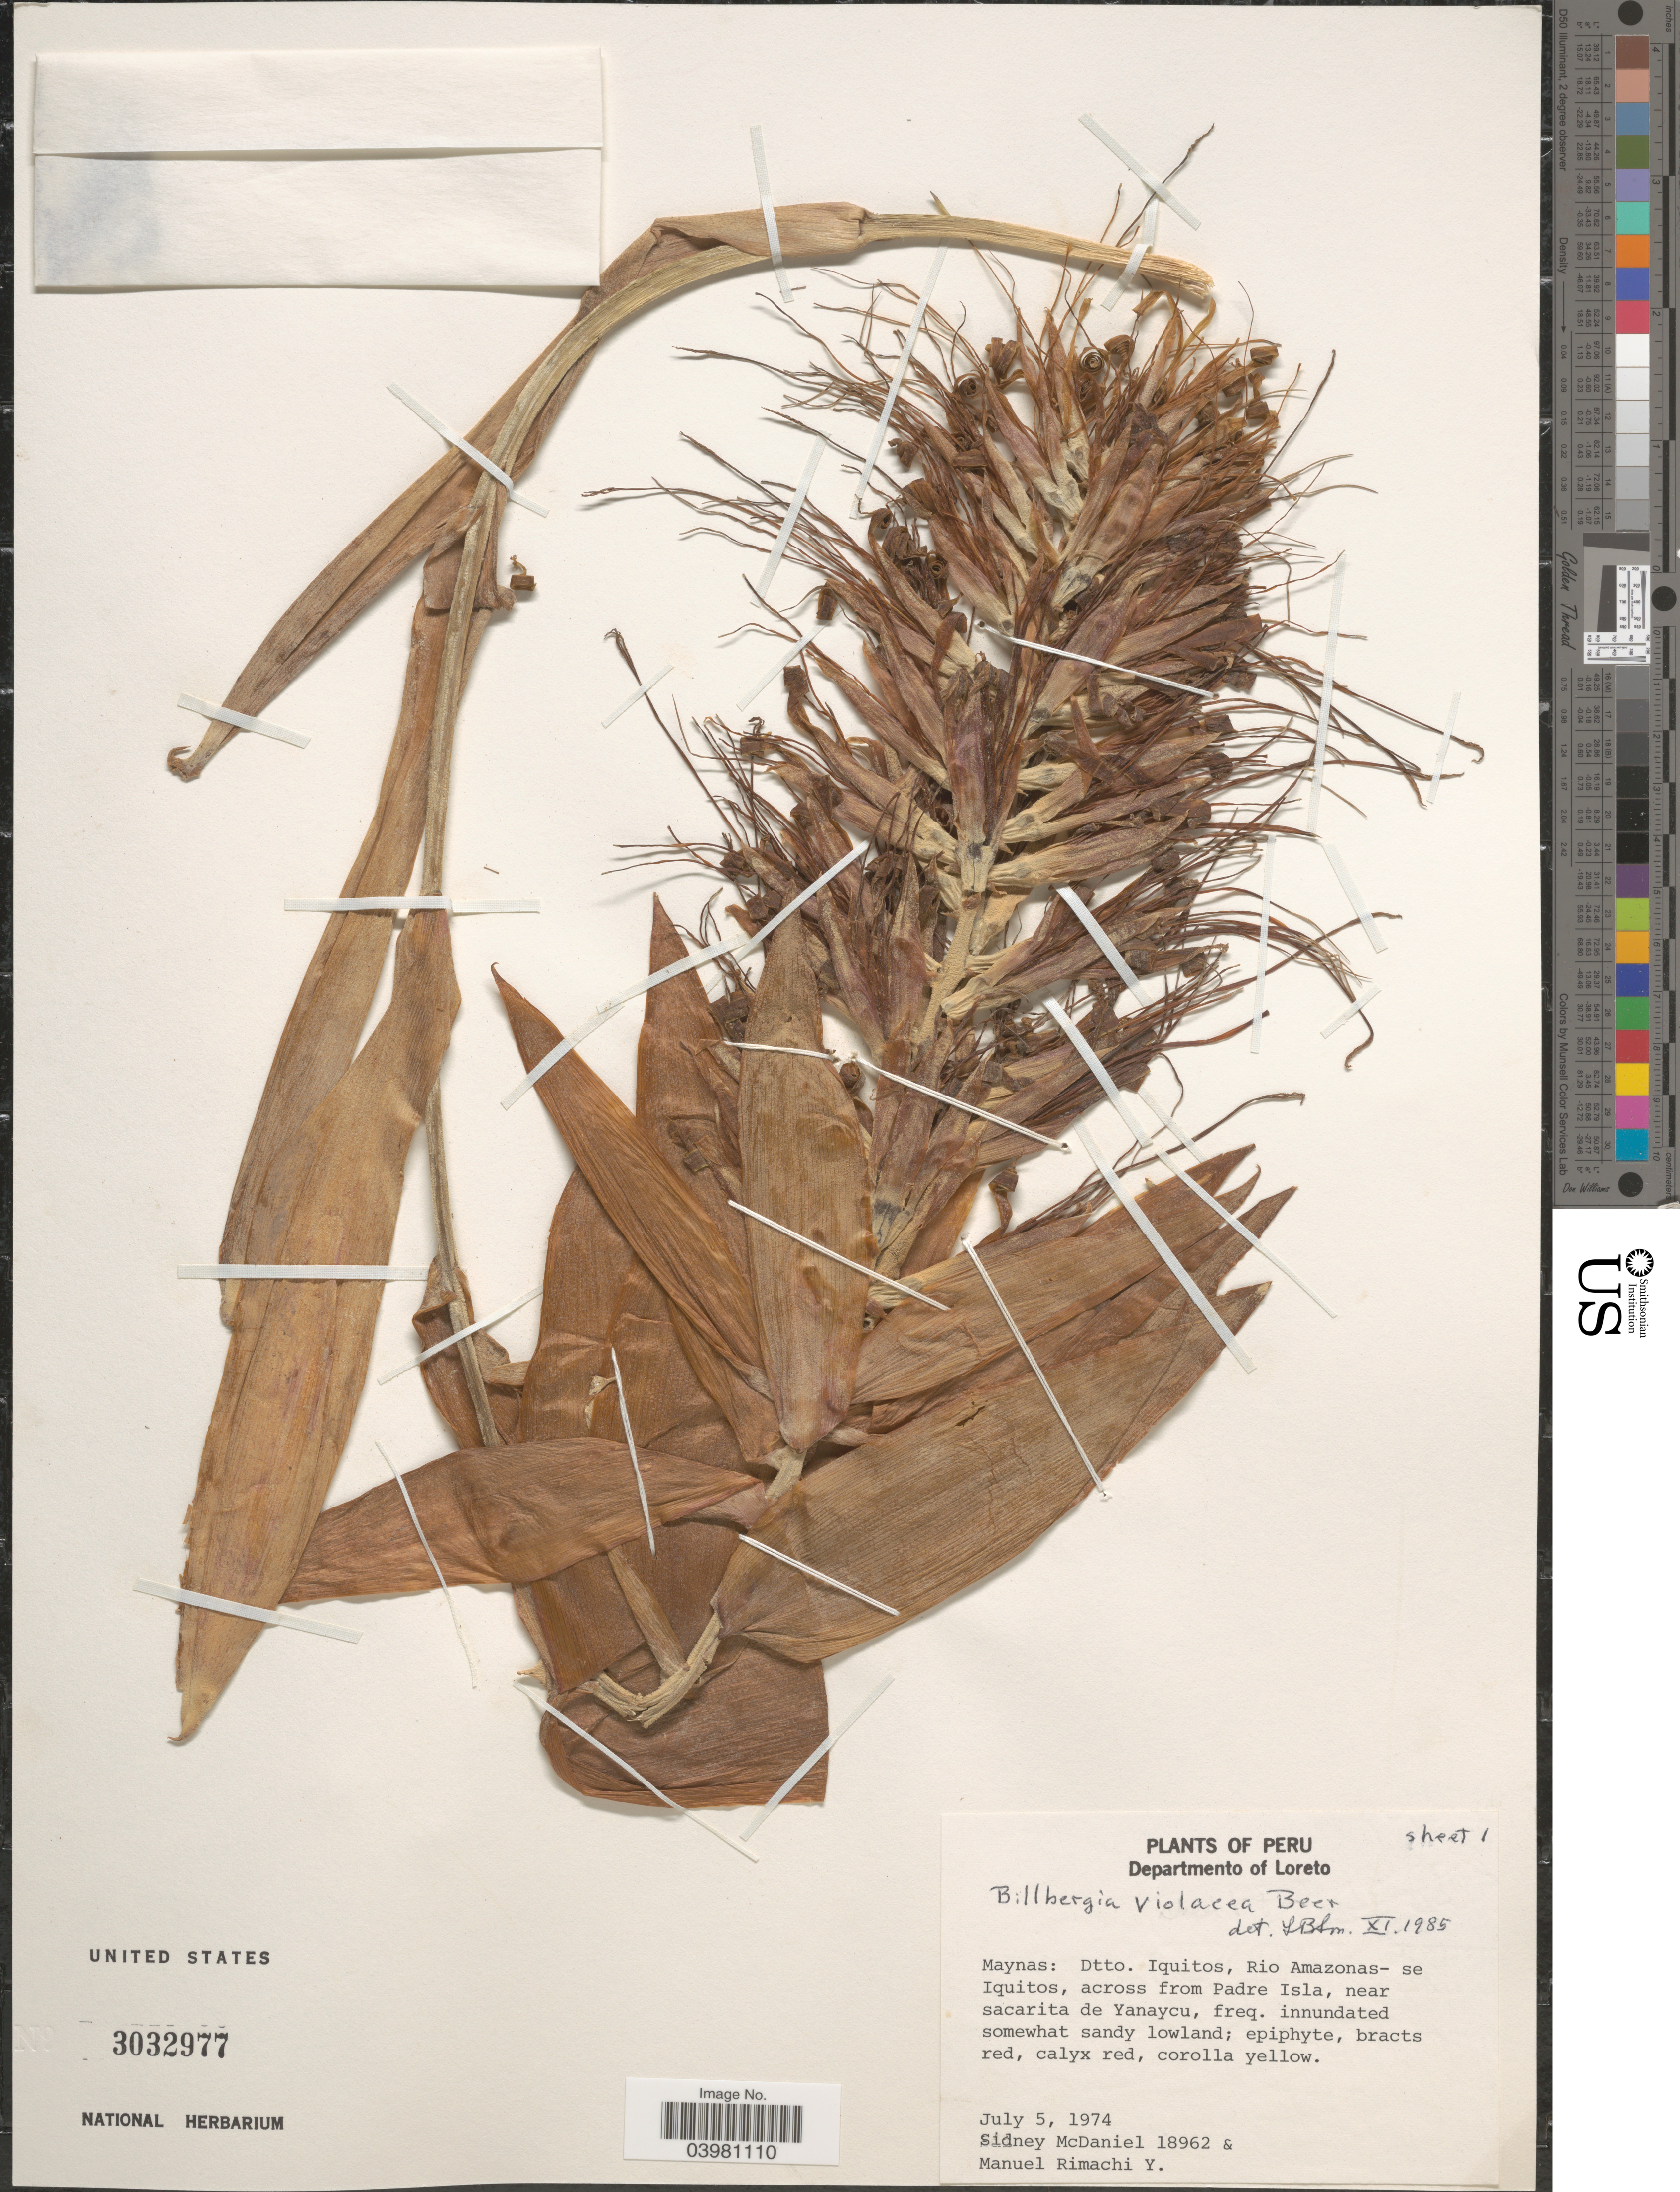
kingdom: Plantae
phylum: Tracheophyta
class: Liliopsida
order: Poales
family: Bromeliaceae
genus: Billbergia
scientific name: Billbergia violacea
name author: Beer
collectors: S. McDaniel & M. Rimachi Y.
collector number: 18962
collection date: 1974-07-05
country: Peru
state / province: Loreto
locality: Departmento of Loreto. Maynas: Dtto. Iquitos, Rio Amazonas- se Iquitos, across from Padre Isla, near sacarita de Yanaycu.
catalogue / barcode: US 3032977